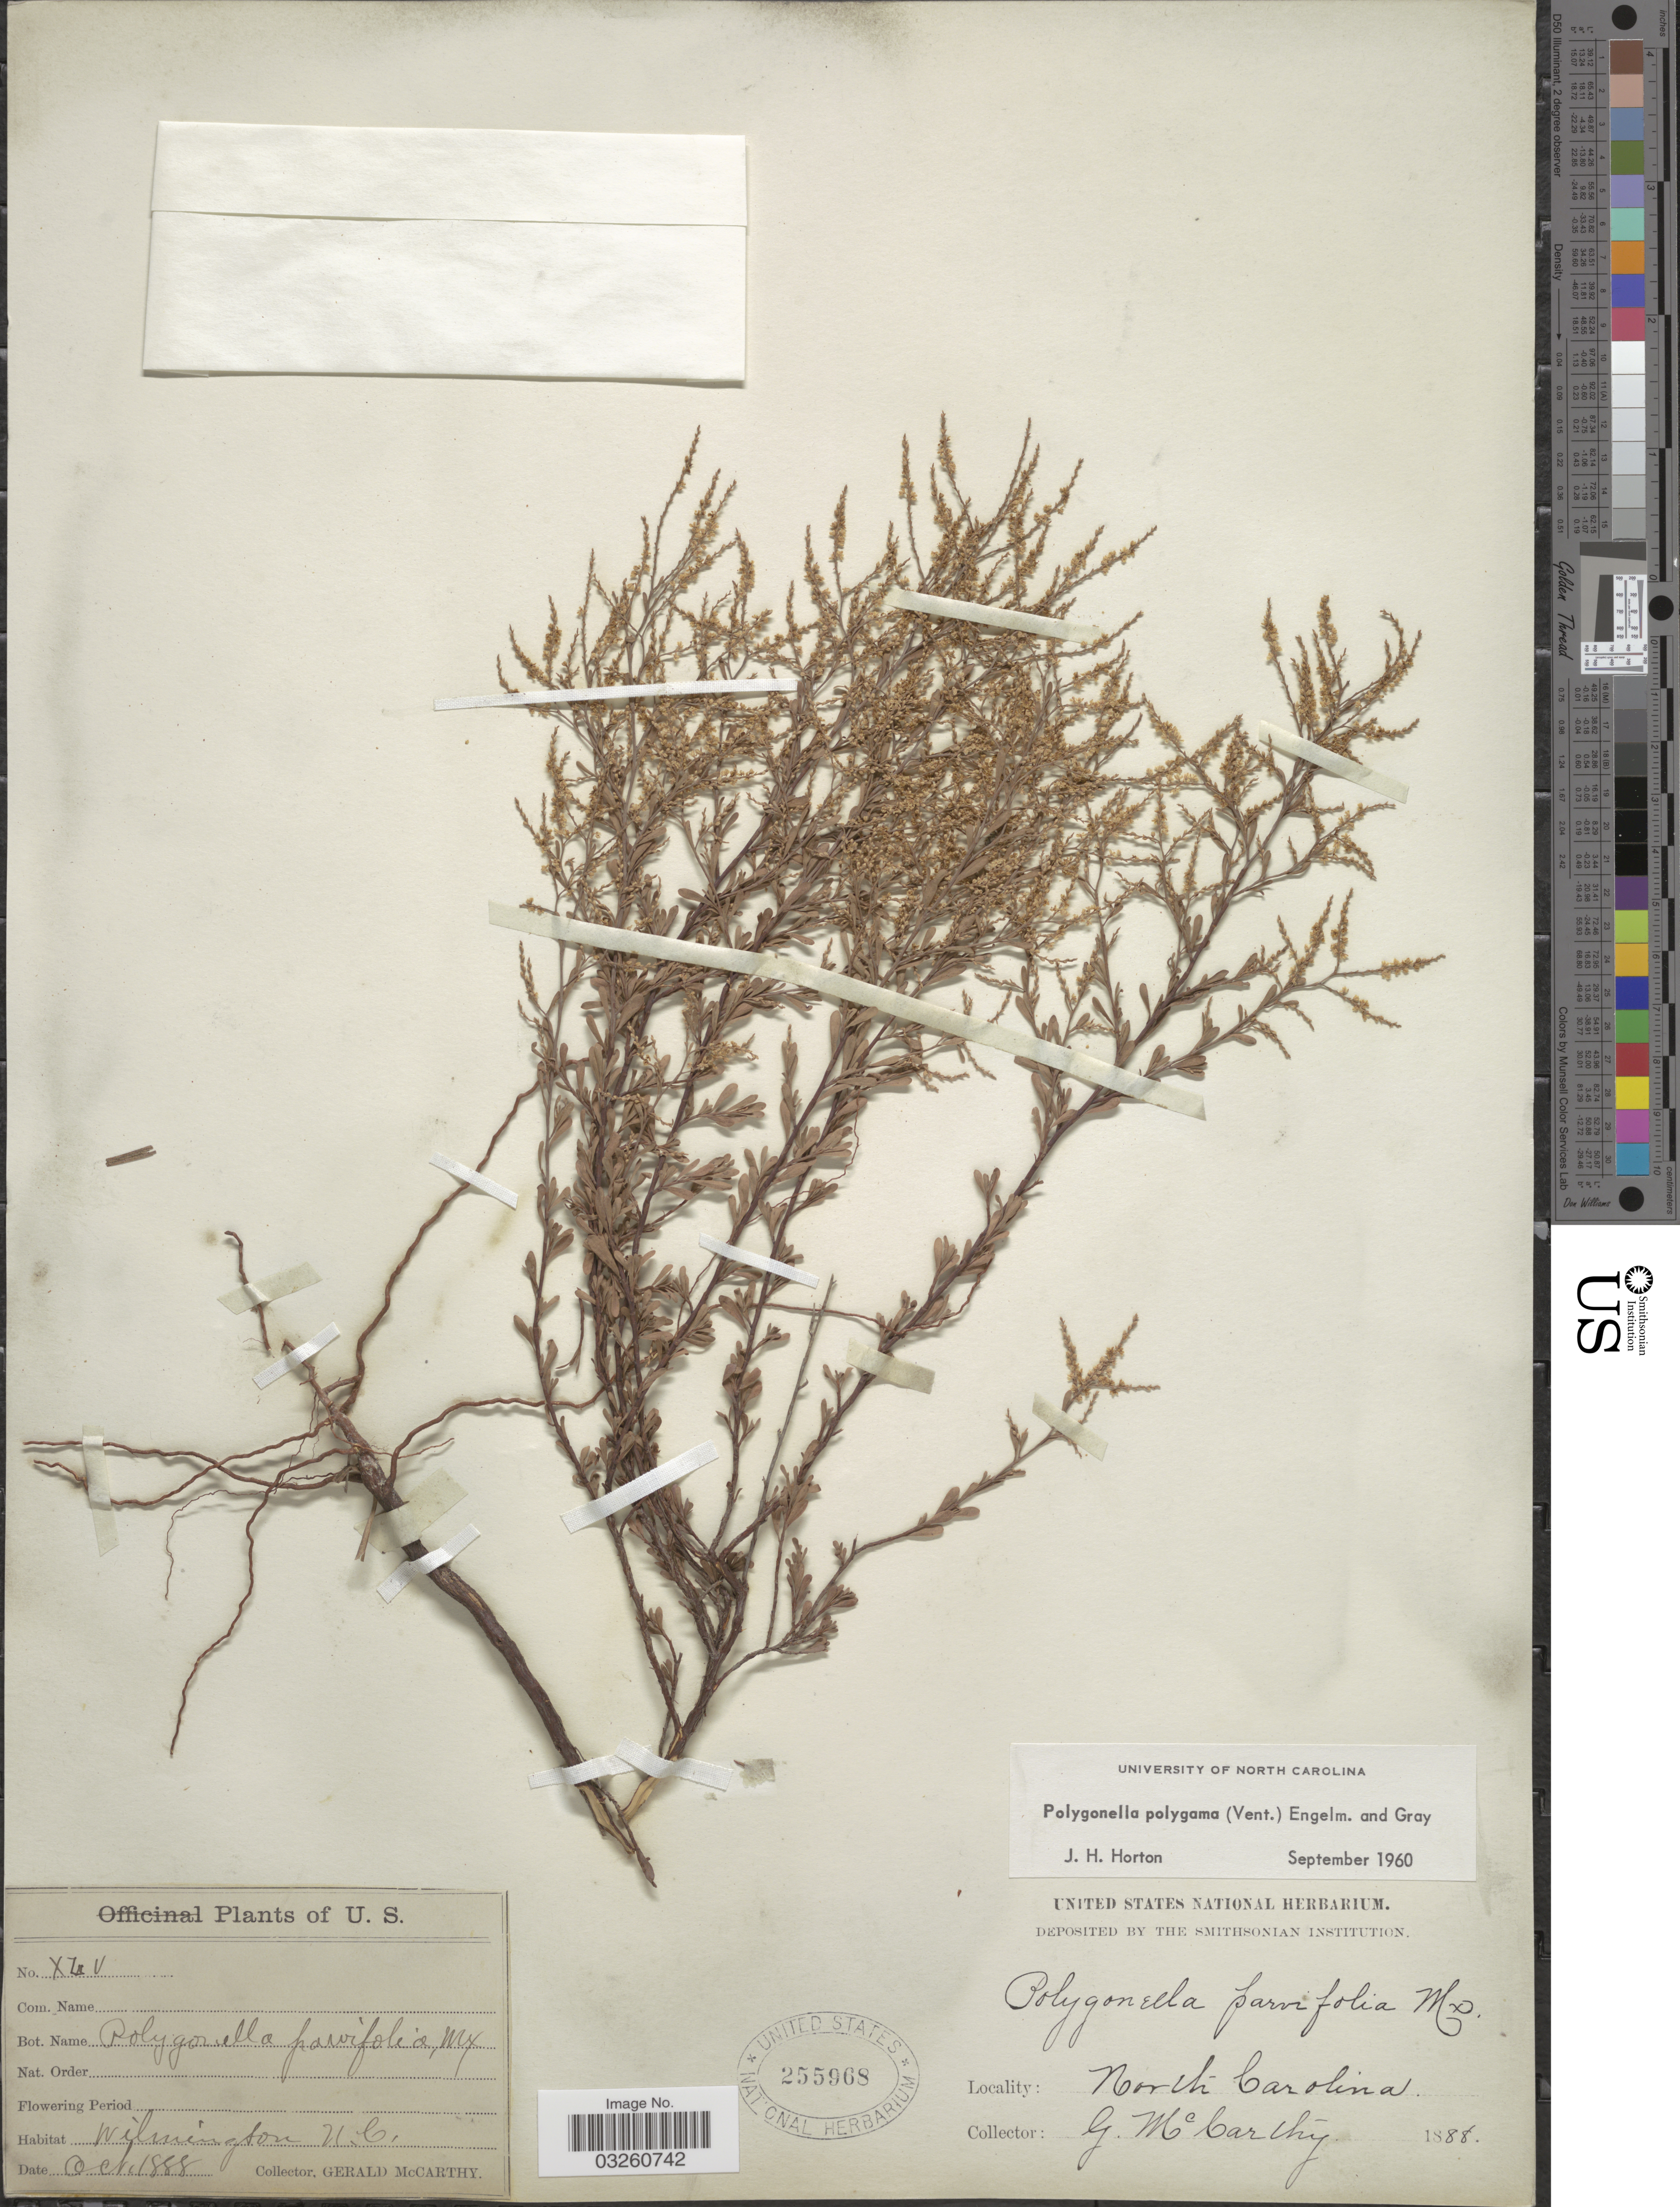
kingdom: Plantae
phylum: Tracheophyta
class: Magnoliopsida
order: Caryophyllales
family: Polygonaceae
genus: Polygonella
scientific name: Polygonella polygama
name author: (Vent.) Engelm. & A. Gray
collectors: G. McCarthy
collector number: X6V*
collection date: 1888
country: United States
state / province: North Carolina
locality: Wilmington.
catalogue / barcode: US 255968